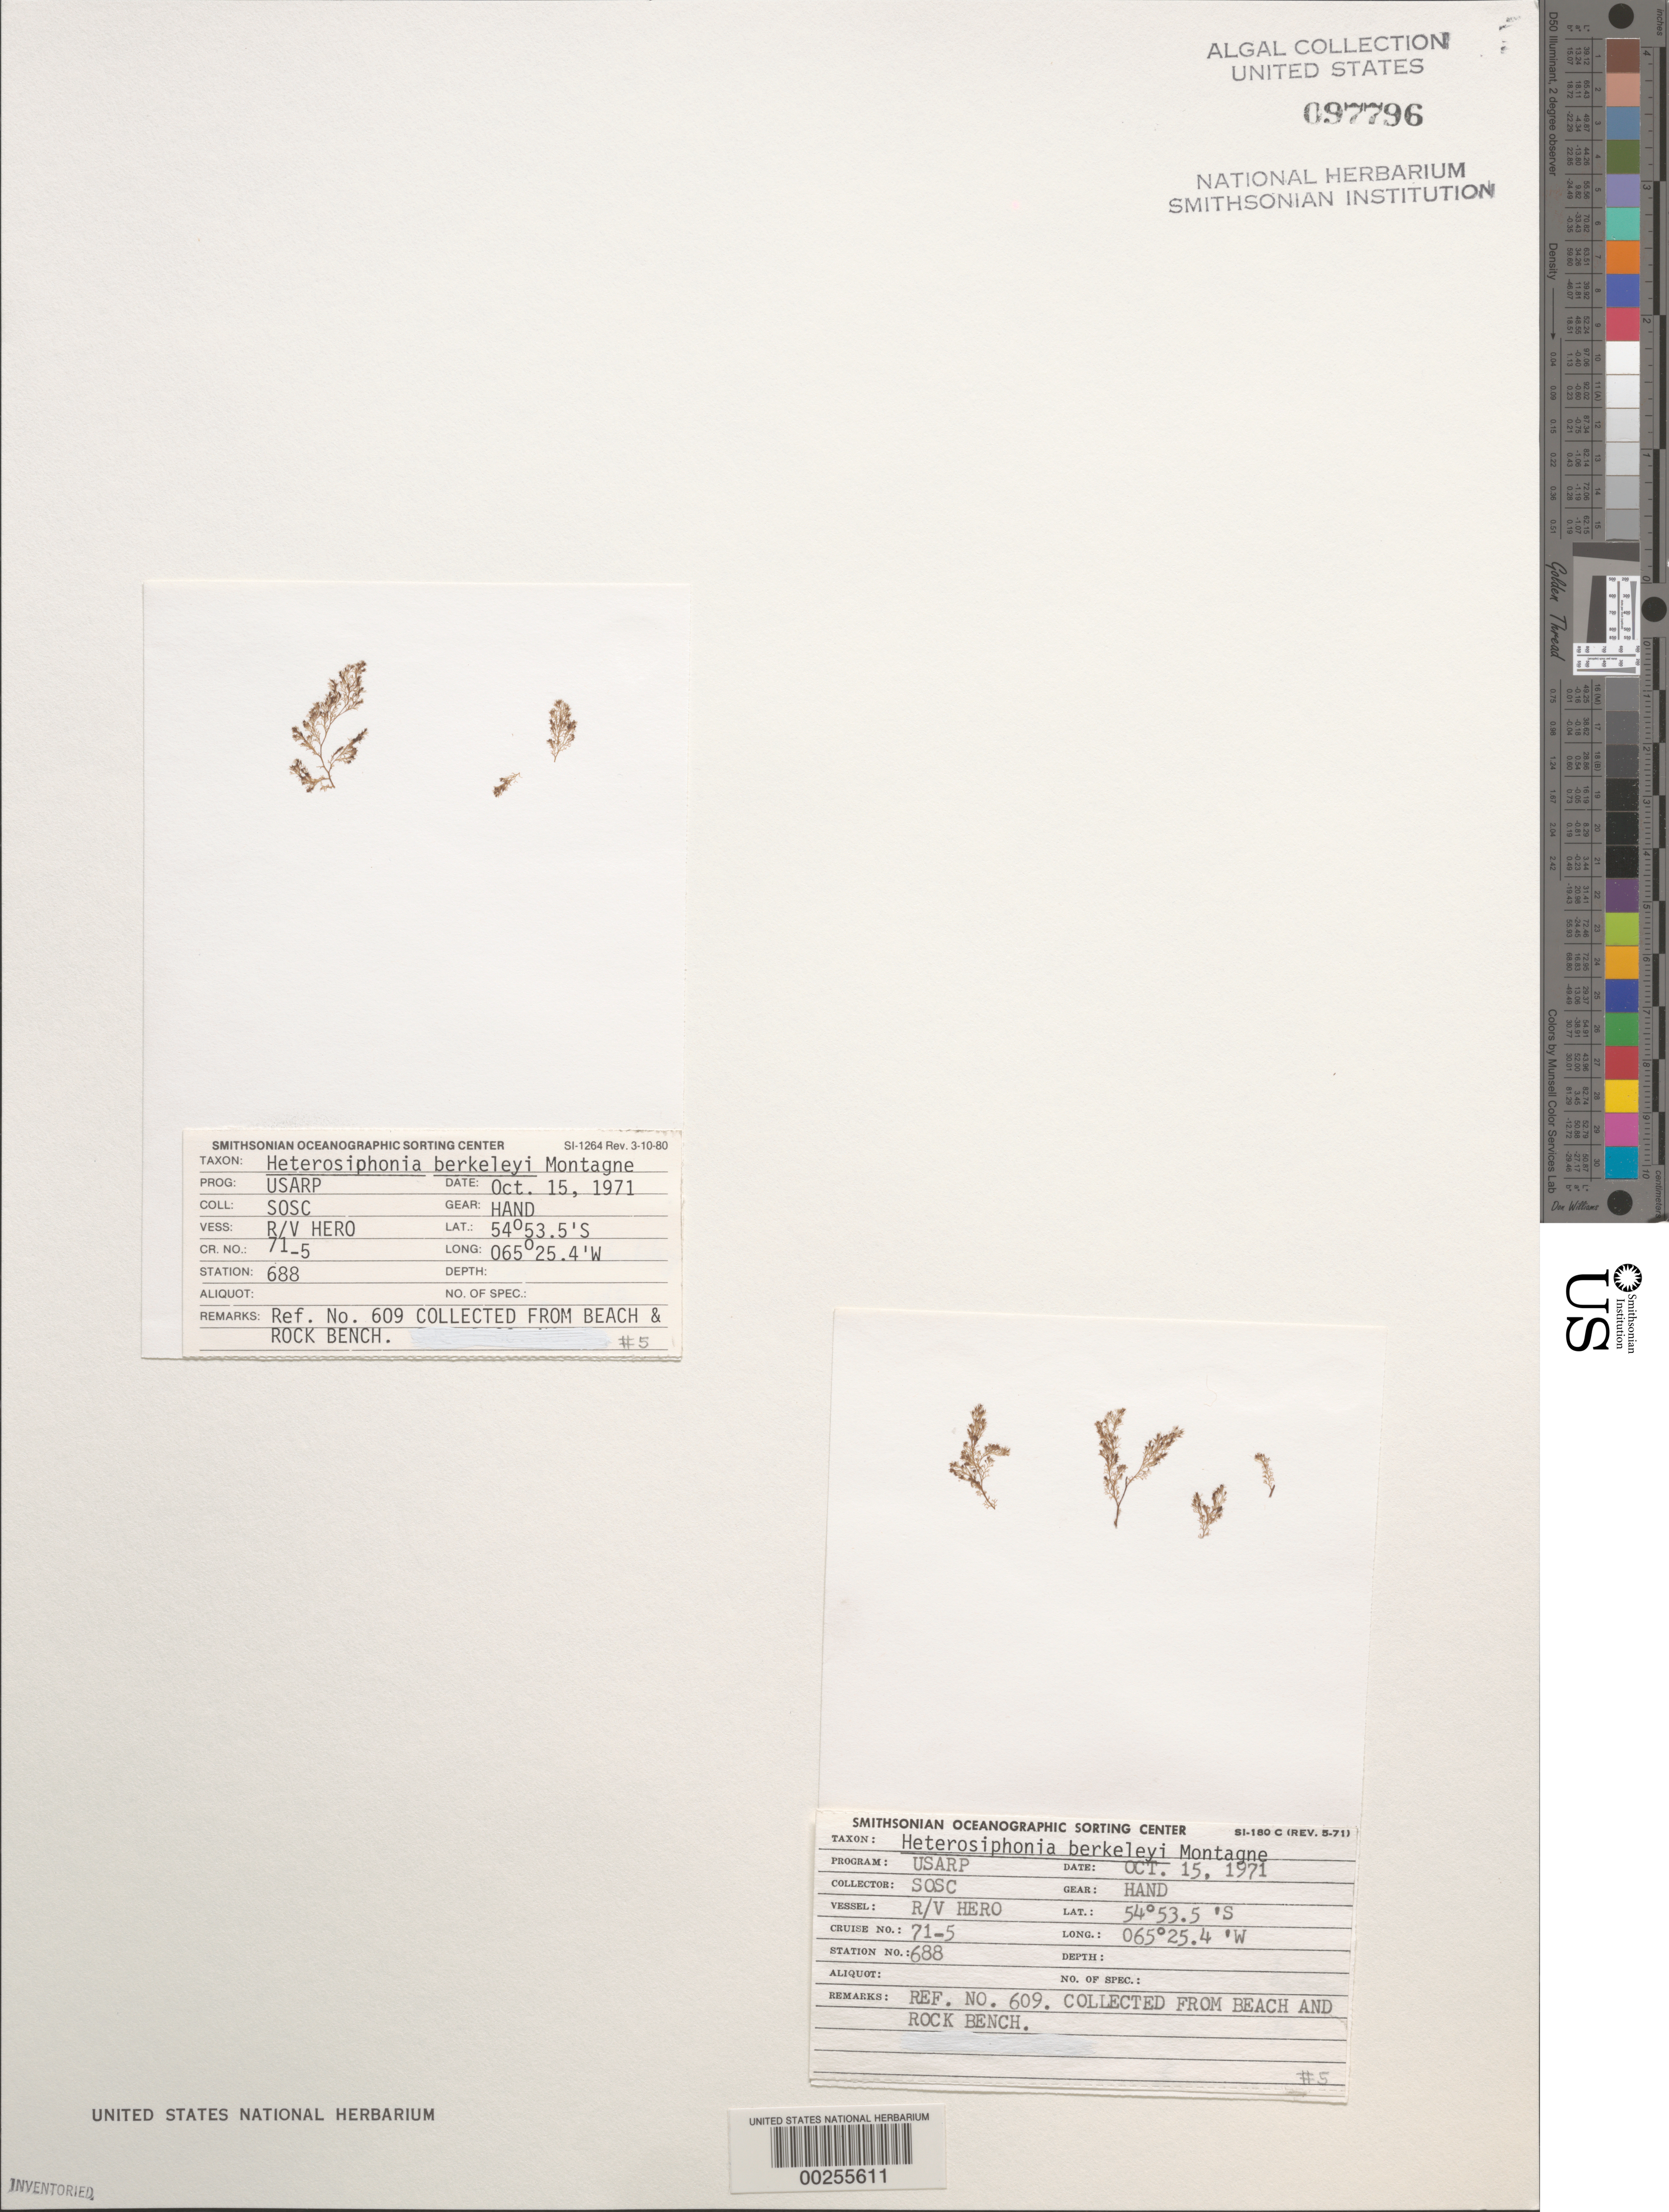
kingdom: Plantae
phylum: Rhodophyta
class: Florideophyceae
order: Ceramiales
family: Dasyaceae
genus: Heterosiphonia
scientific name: Heterosiphonia berkeleyi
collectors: SOSC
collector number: Station 688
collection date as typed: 15 Oct 1971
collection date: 1971-10-15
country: Argentina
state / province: Tierra del Fuego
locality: Tierra del Fuego, near Isla de los Estados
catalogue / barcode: US 97796